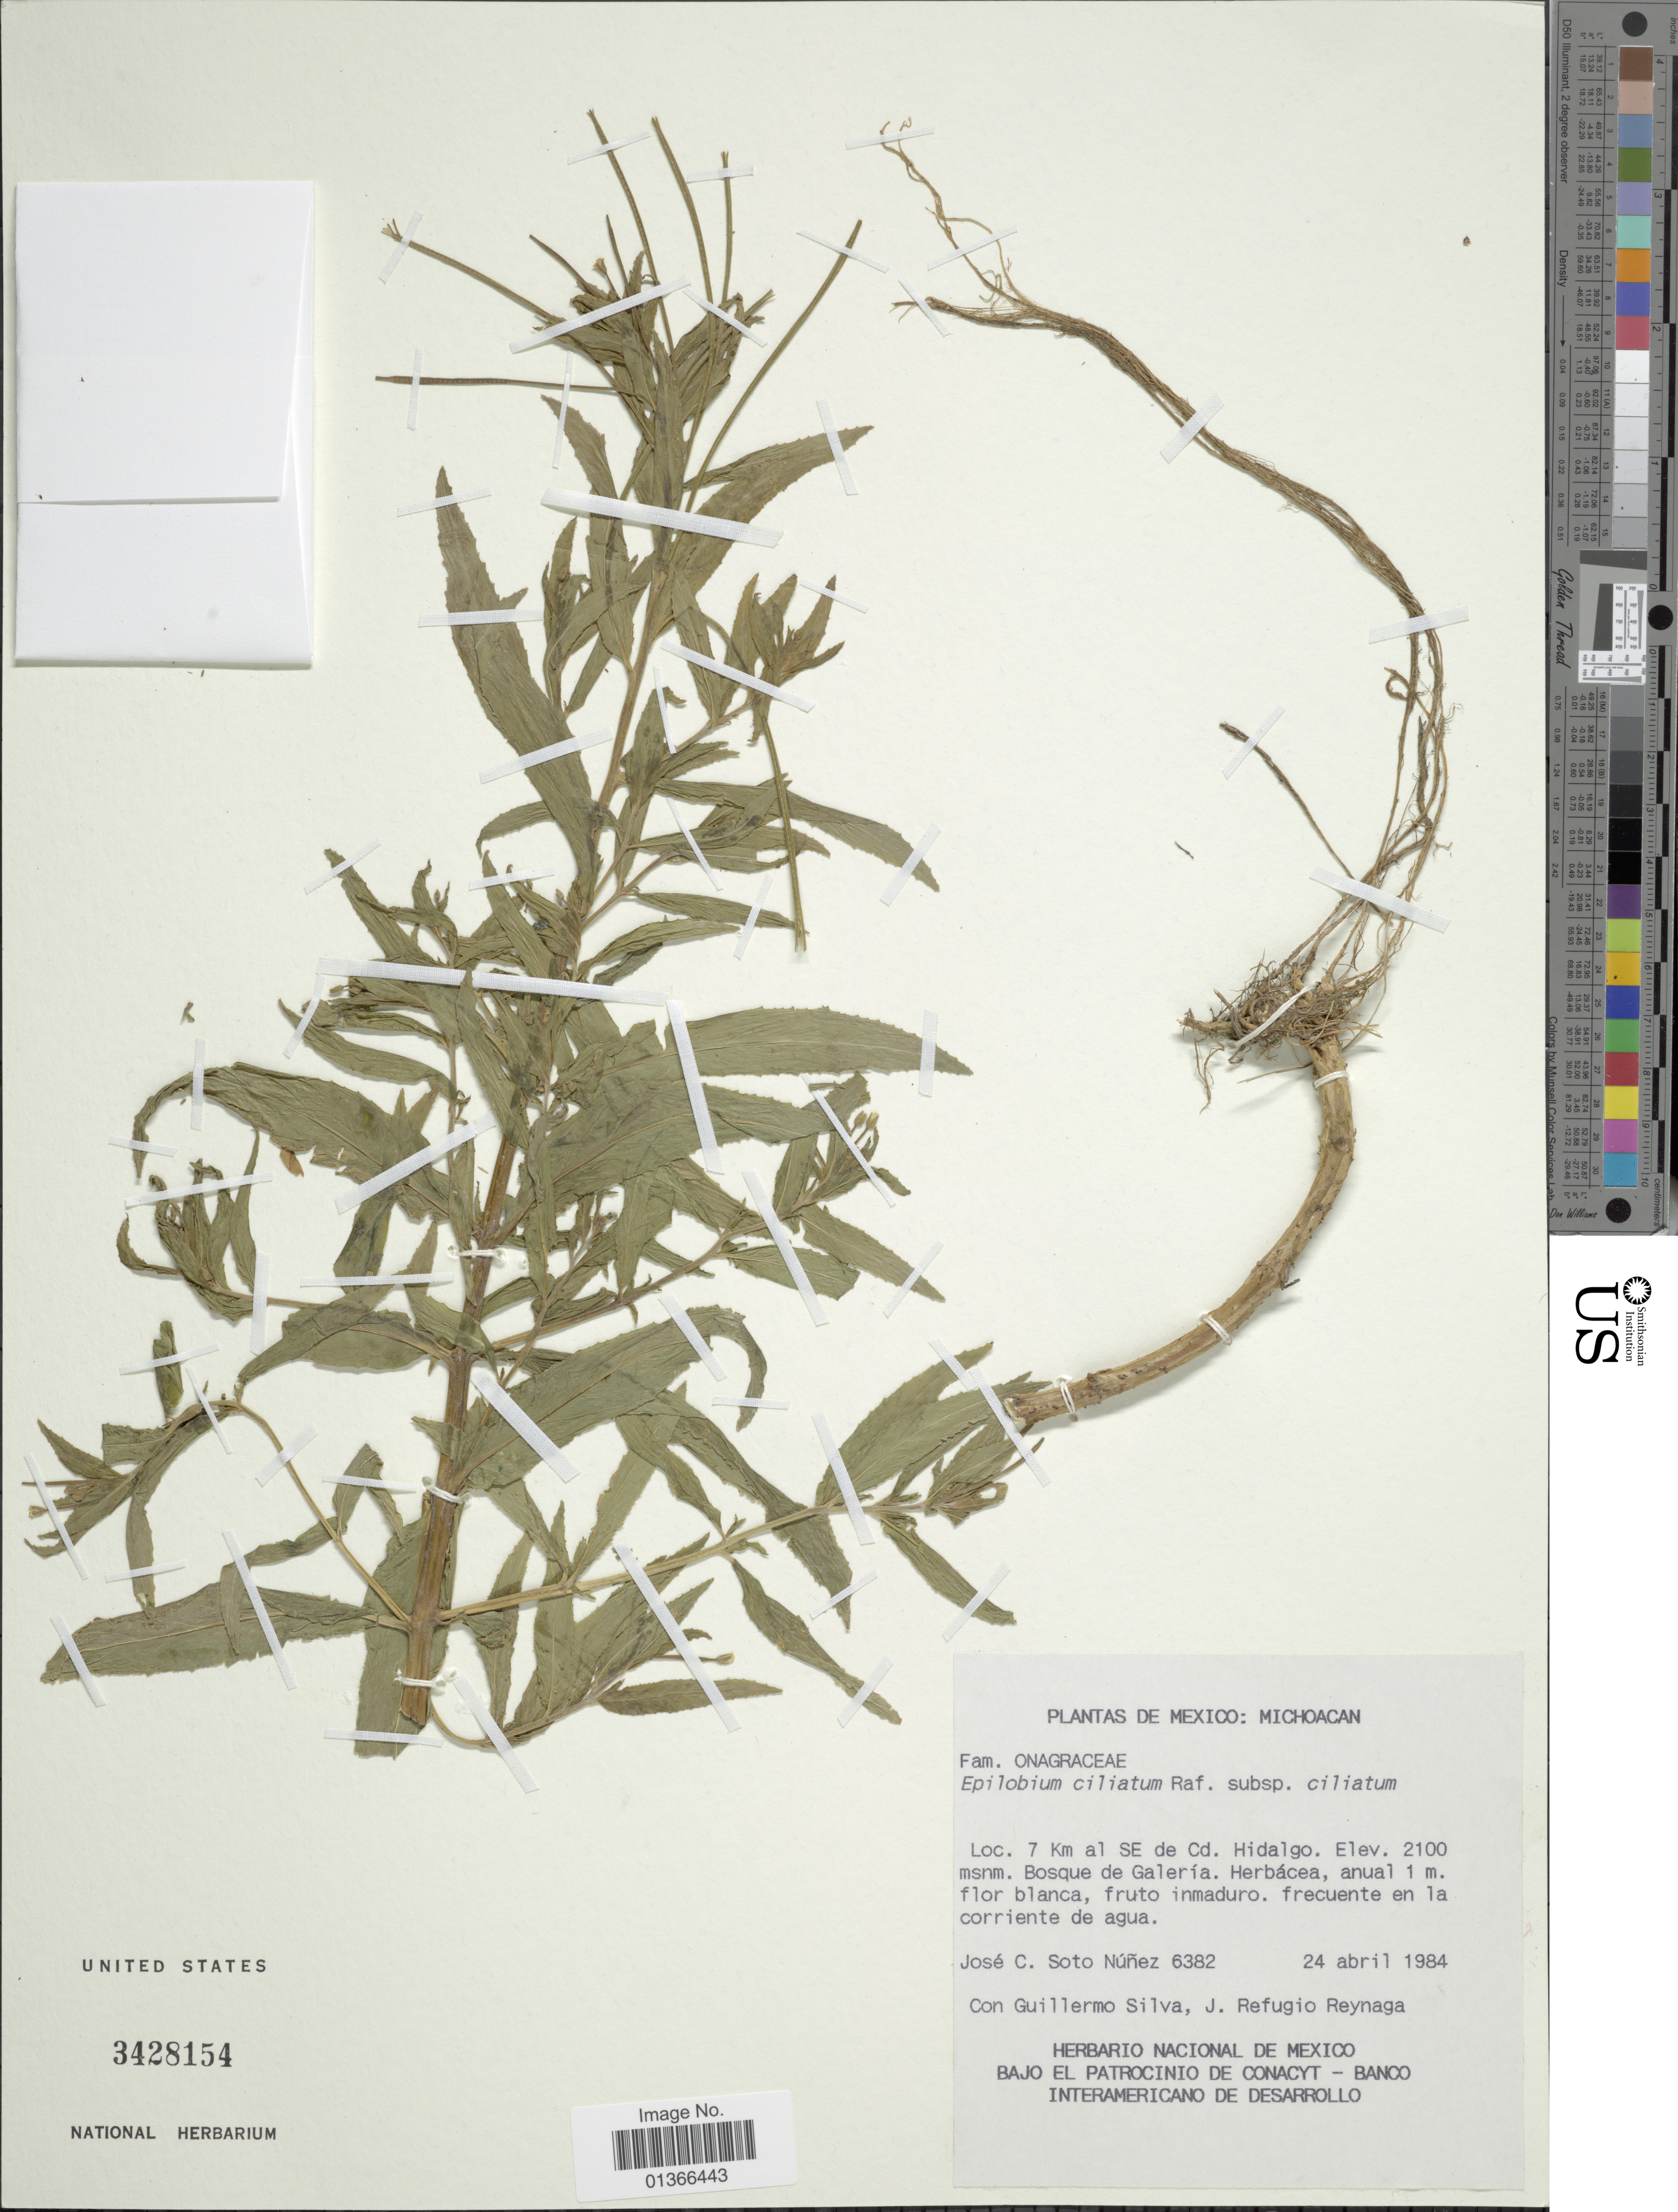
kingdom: Plantae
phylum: Tracheophyta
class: Magnoliopsida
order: Myrtales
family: Onagraceae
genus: Epilobium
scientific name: Epilobium ciliatum subsp. ciliatum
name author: Raf.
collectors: J. Soto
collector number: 6382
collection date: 1984-04-24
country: Mexico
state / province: Michoacán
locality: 7 Km al SE de Cd. Hidalgo.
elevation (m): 2100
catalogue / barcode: US 3428154